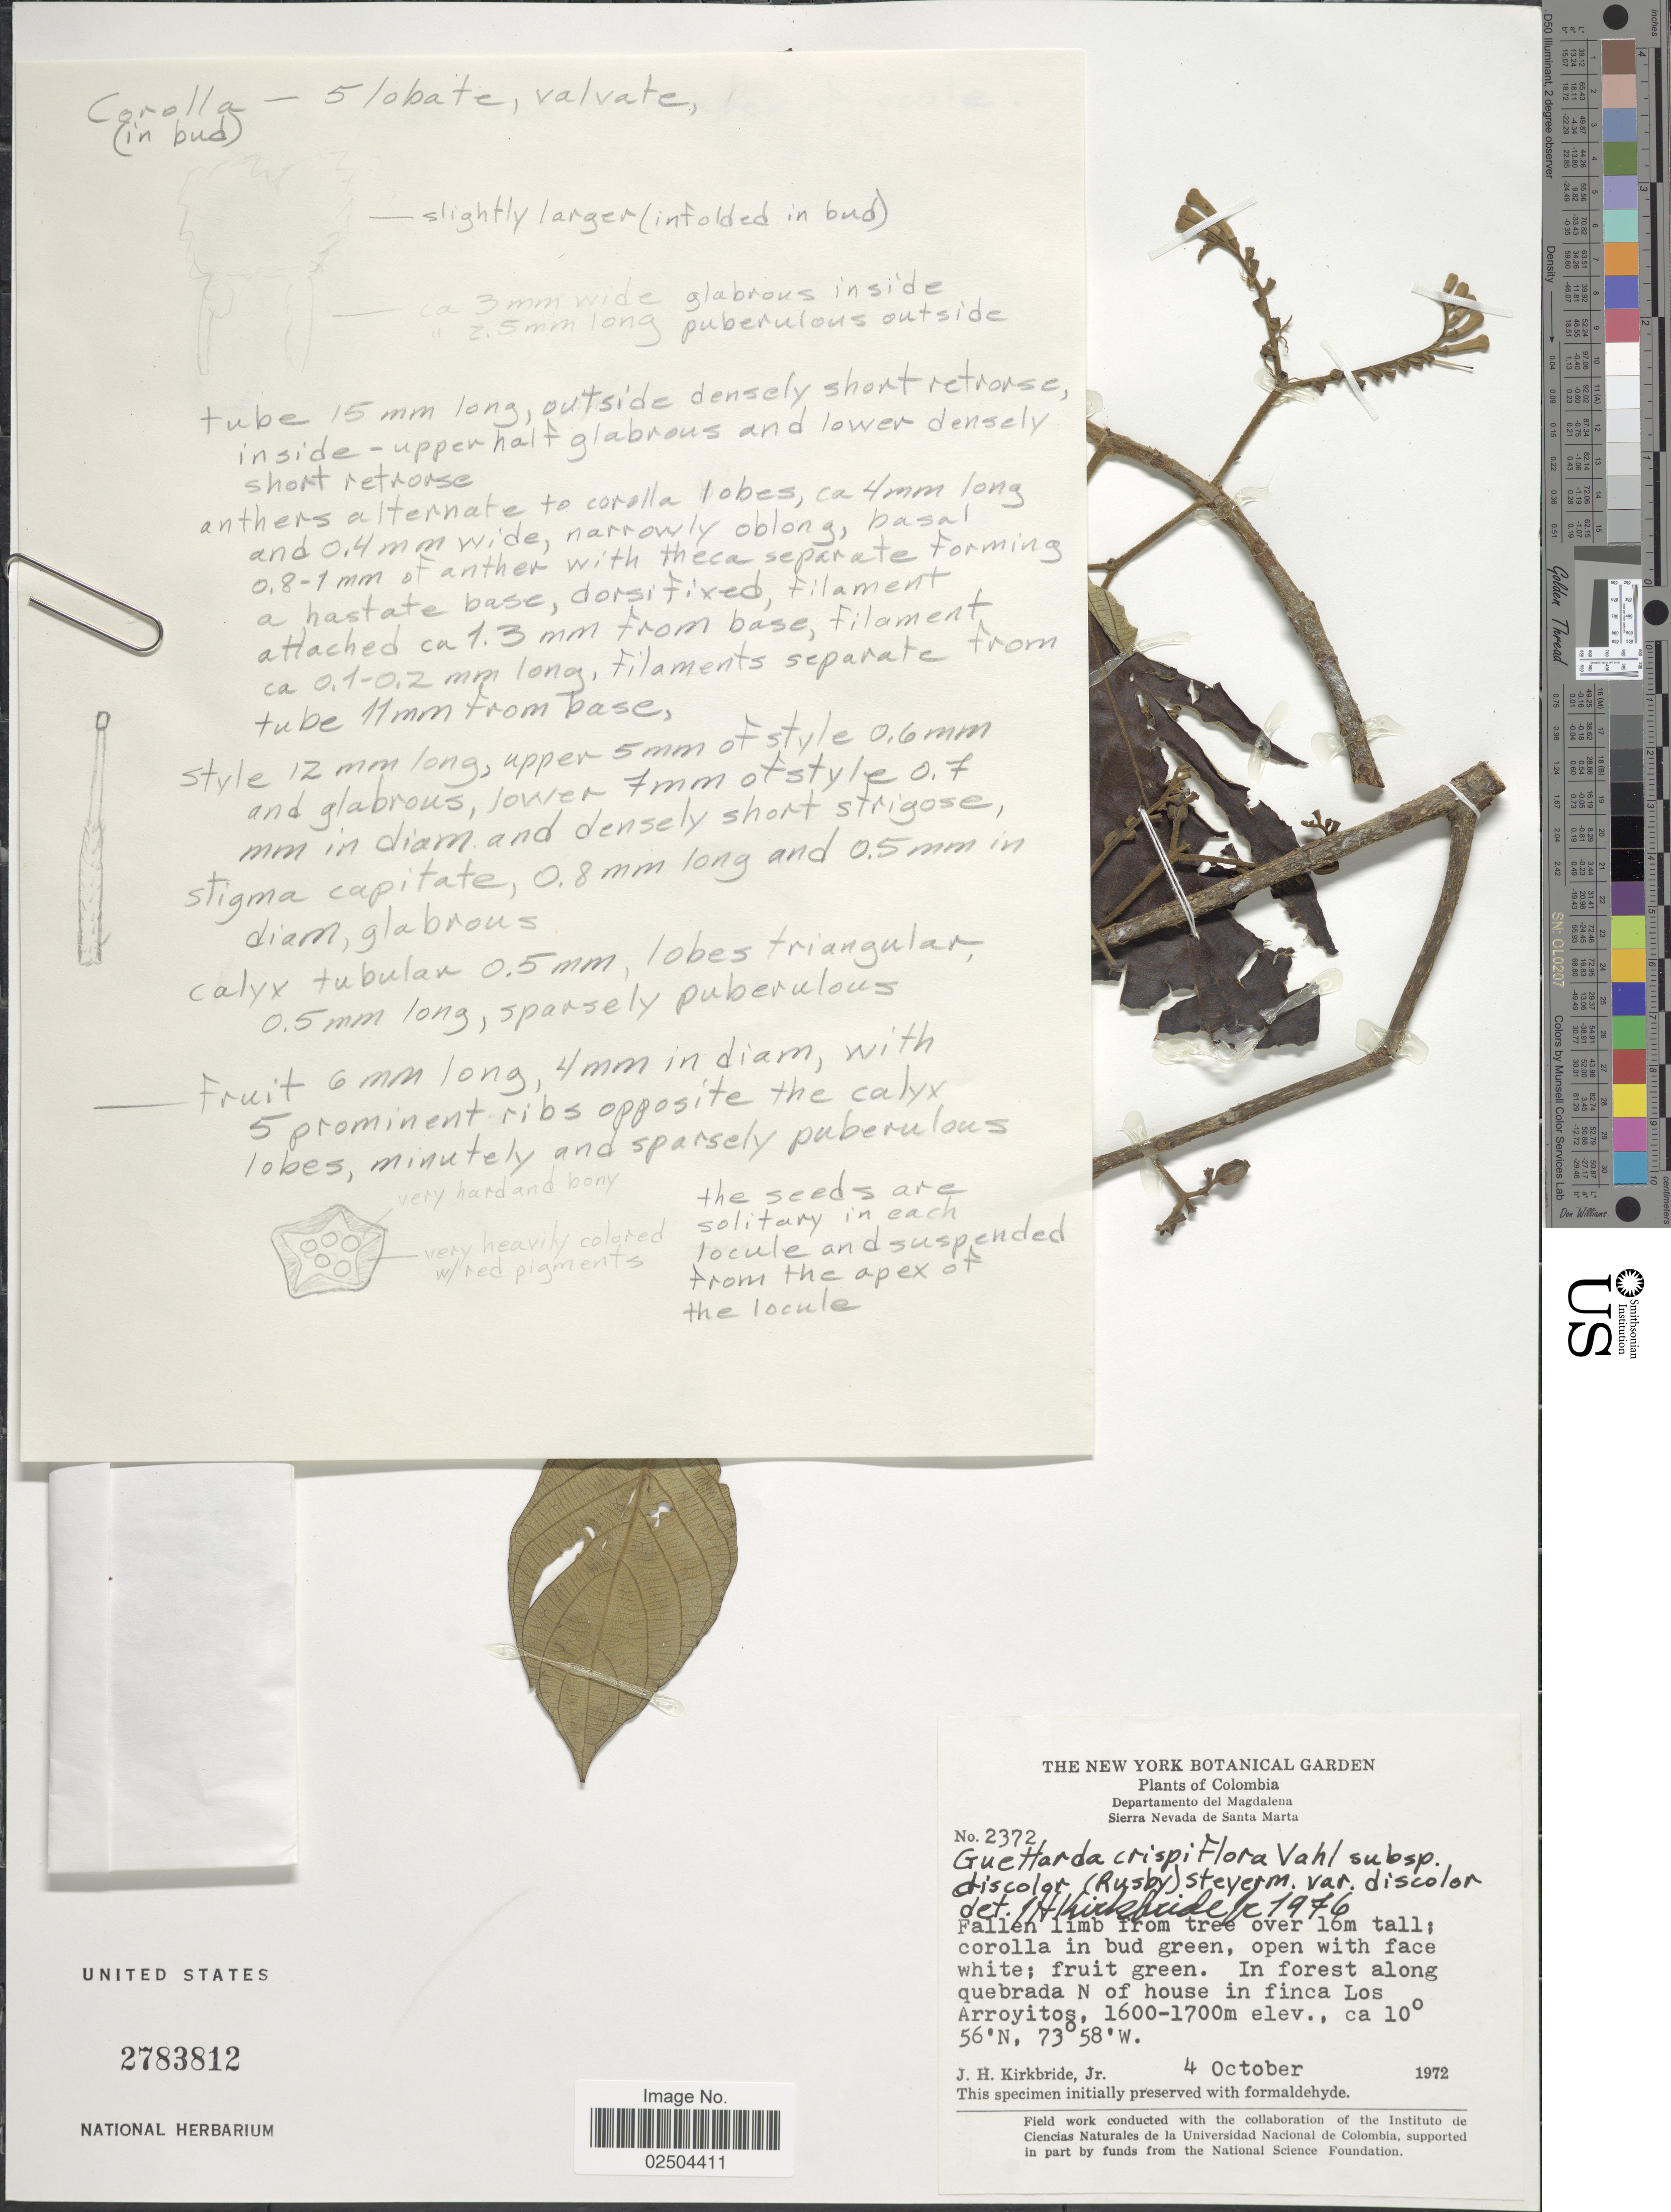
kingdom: Plantae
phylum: Tracheophyta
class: Magnoliopsida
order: Gentianales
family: Rubiaceae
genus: Guettarda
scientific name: Guettarda crispiflora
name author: Vahl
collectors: J. H. Kirkbride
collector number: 2372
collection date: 1972-10-04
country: Colombia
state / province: Magdalena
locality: Departamento del Magdalena, Sierra Nevada de Santa Marta, In forest along quebrada N of house in finca Los Arroyitos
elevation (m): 1600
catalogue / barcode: US 2783812